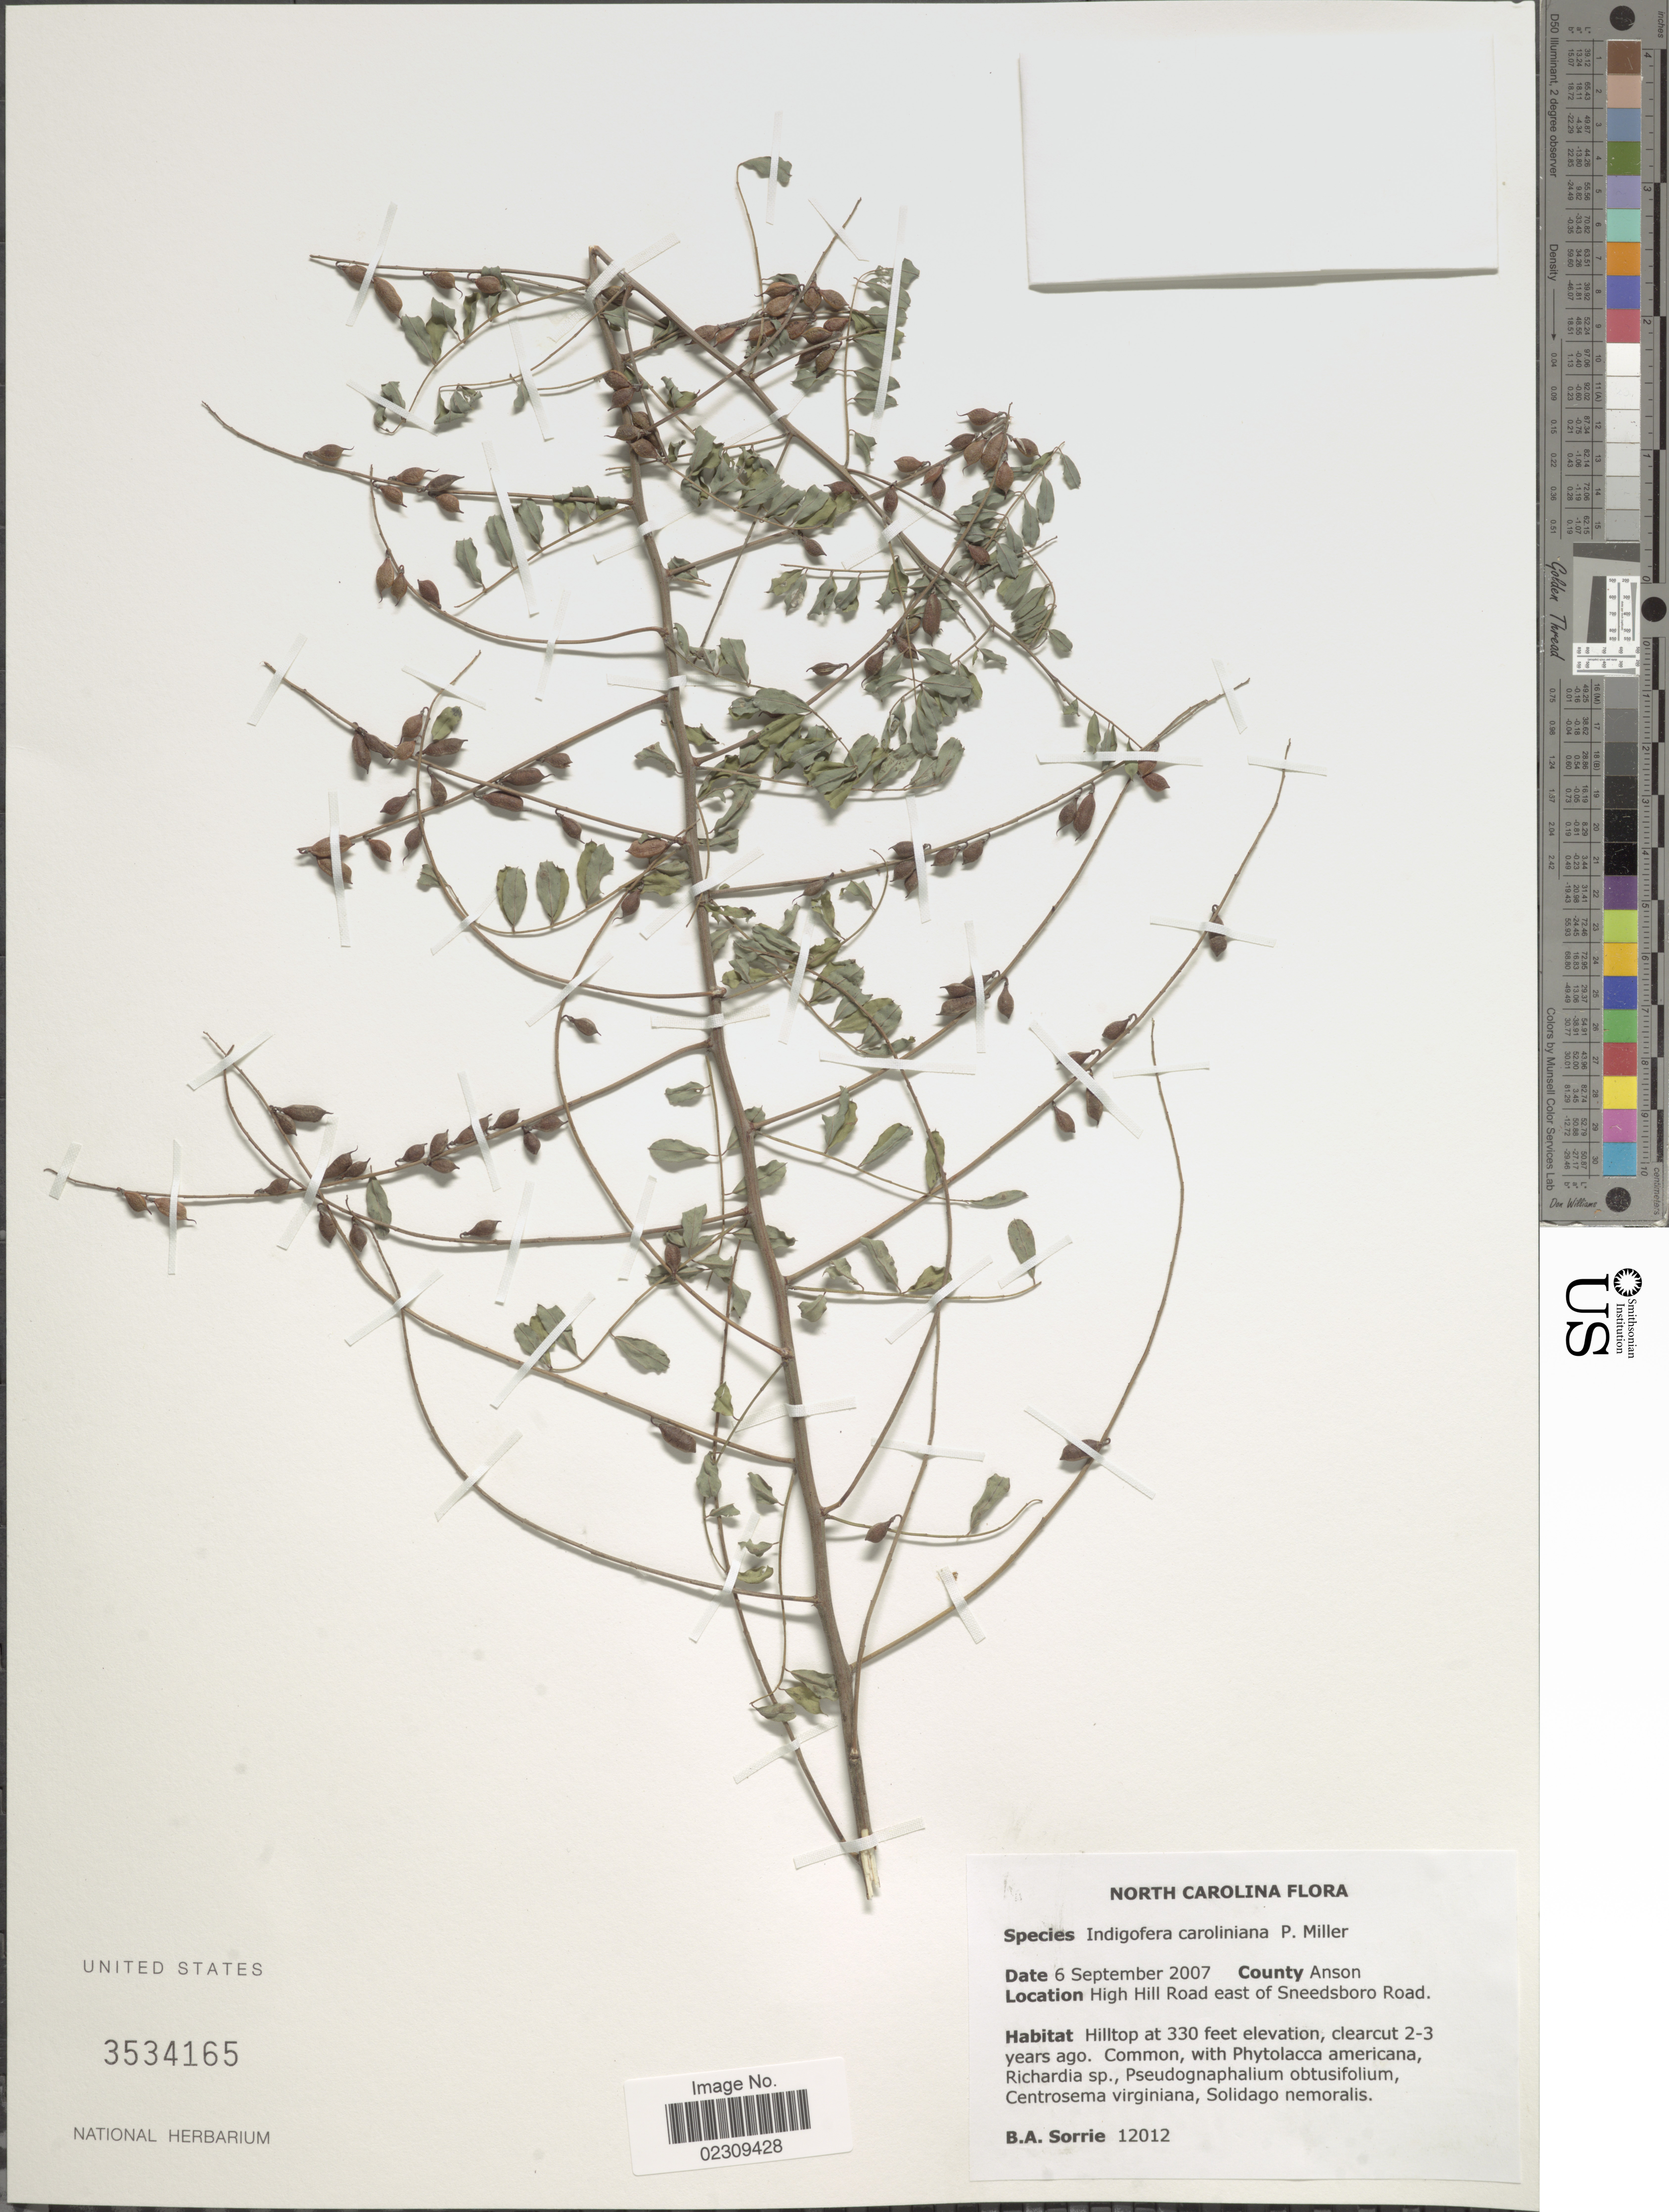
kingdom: Plantae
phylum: Tracheophyta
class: Magnoliopsida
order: Fabales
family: Fabaceae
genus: Indigofera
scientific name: Indigofera caroliniana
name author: Mill.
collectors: B. Sorrie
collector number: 12012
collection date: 2007-09-06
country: United States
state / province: North Carolina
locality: County Anson, High HIll Road east of Sneedsboro Road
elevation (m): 101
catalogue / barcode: US 3534165